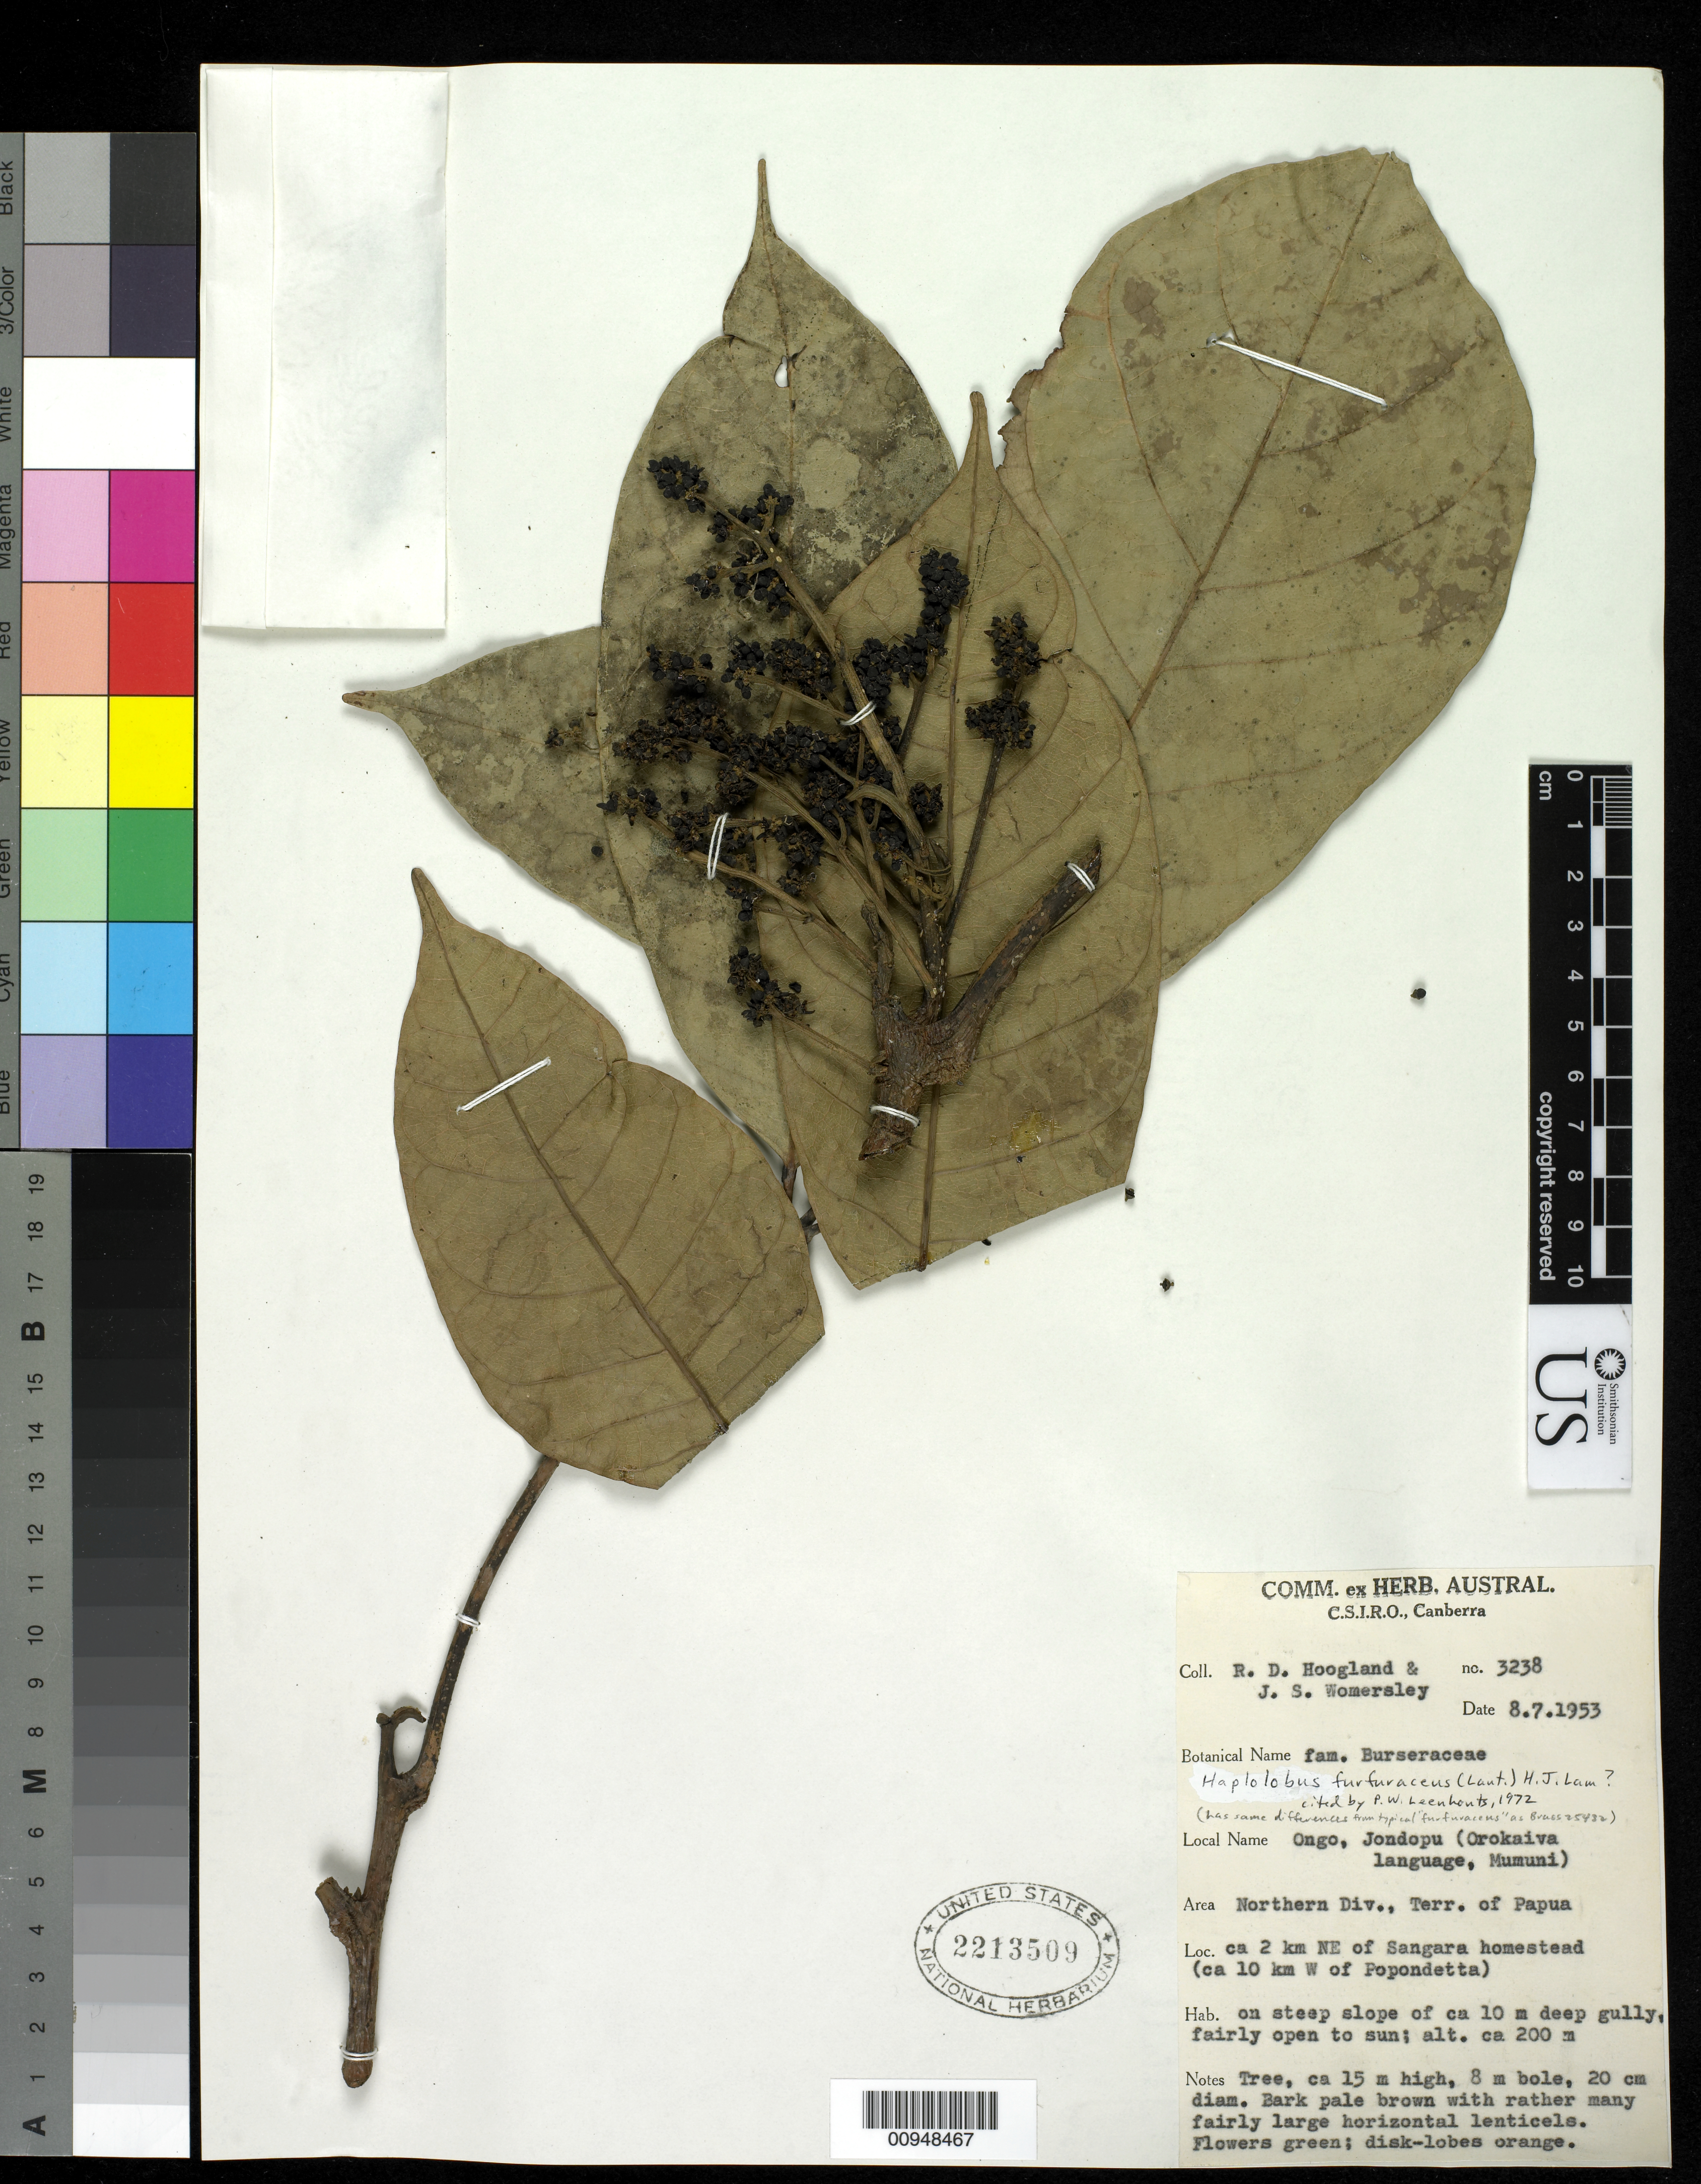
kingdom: Plantae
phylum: Tracheophyta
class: Magnoliopsida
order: Sapindales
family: Burseraceae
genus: Haplolobus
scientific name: Haplolobus furfuraceus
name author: (Lauterb.) H.J. Lam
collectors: R. D. Hoogland & J. S. Womersley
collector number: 3238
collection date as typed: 08 Jul 1953 or 07 Aug 1953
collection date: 1953-07-08 or 1953-08-07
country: Papua New Guinea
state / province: Northern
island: New Guinea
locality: ca 2 km NE of Sangara homestead (ca 10 km W of Popondetta)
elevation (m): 200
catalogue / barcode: US 2213509